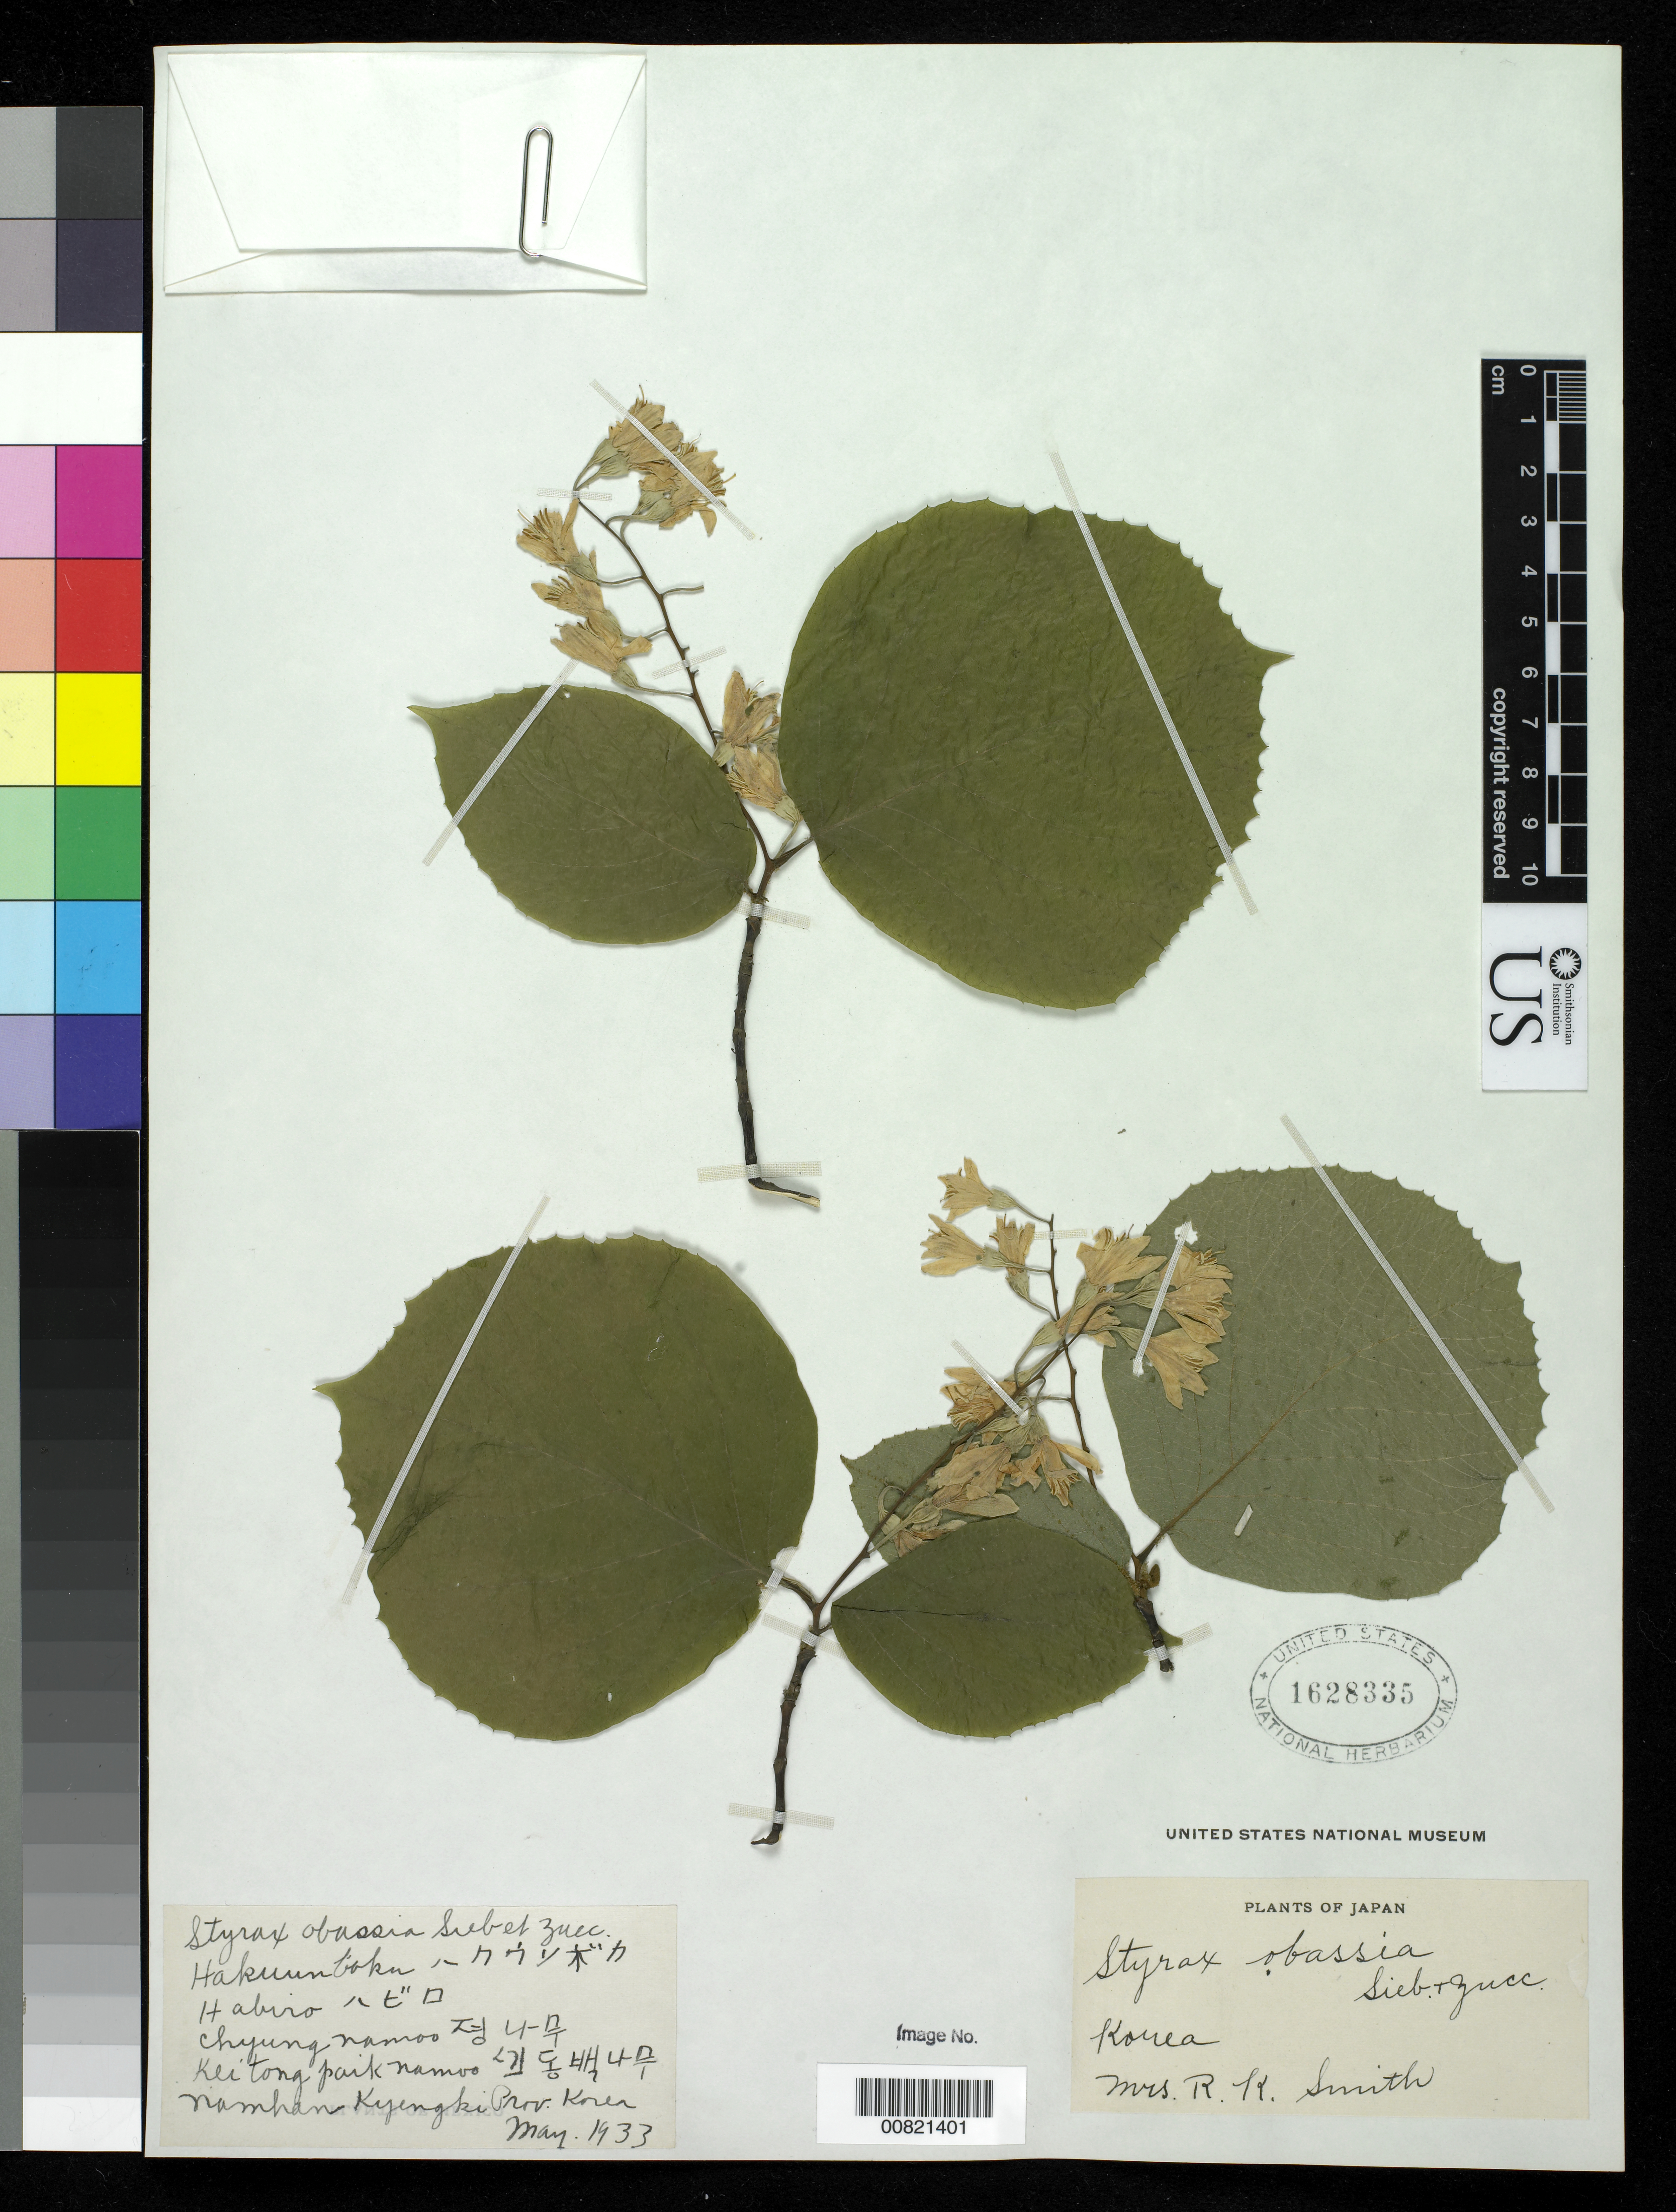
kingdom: Plantae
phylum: Tracheophyta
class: Magnoliopsida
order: Ericales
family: Styracaceae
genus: Styrax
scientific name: Styrax obassia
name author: Siebold & Zucc.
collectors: R. Smith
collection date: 1933-05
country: North Korea / South Korea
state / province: Namhan Kyengki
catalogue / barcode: US 1628335